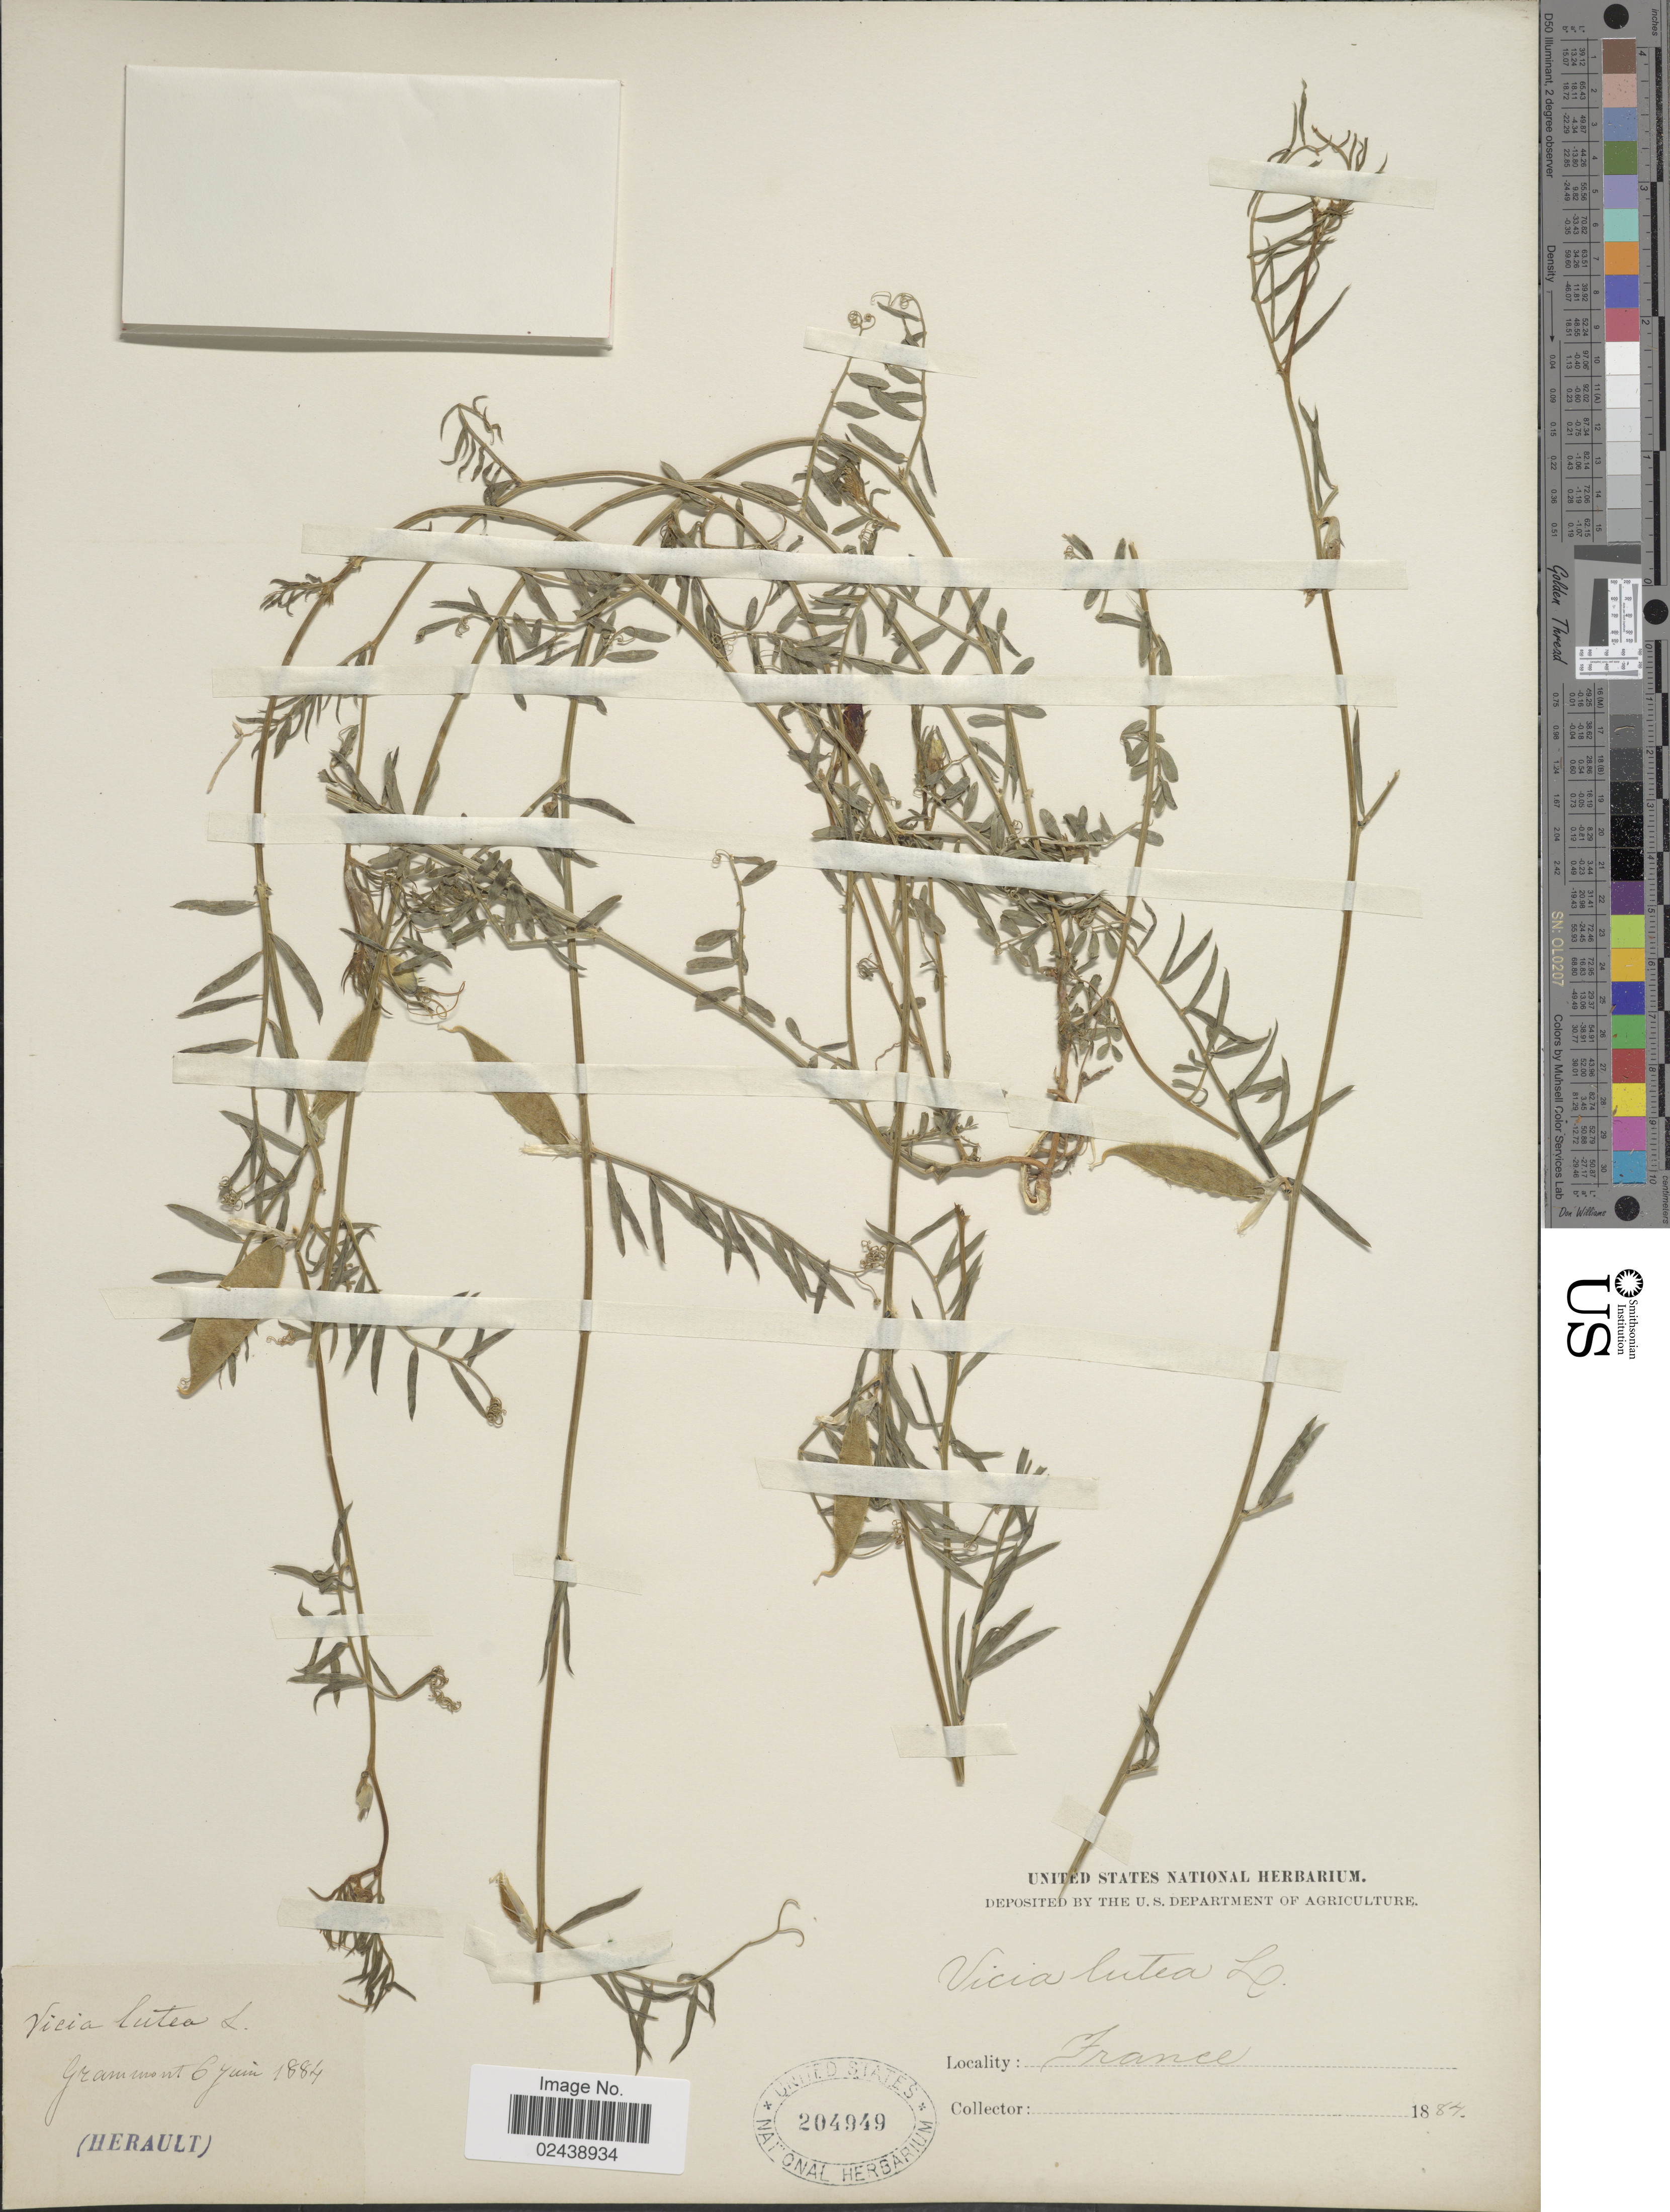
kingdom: Plantae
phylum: Tracheophyta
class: Magnoliopsida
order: Fabales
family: Fabaceae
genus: Vicia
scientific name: Vicia lutea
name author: L.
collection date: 1884-06-06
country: France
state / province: Occitanie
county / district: Hérault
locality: Grammont (Herault)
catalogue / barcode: US 204949